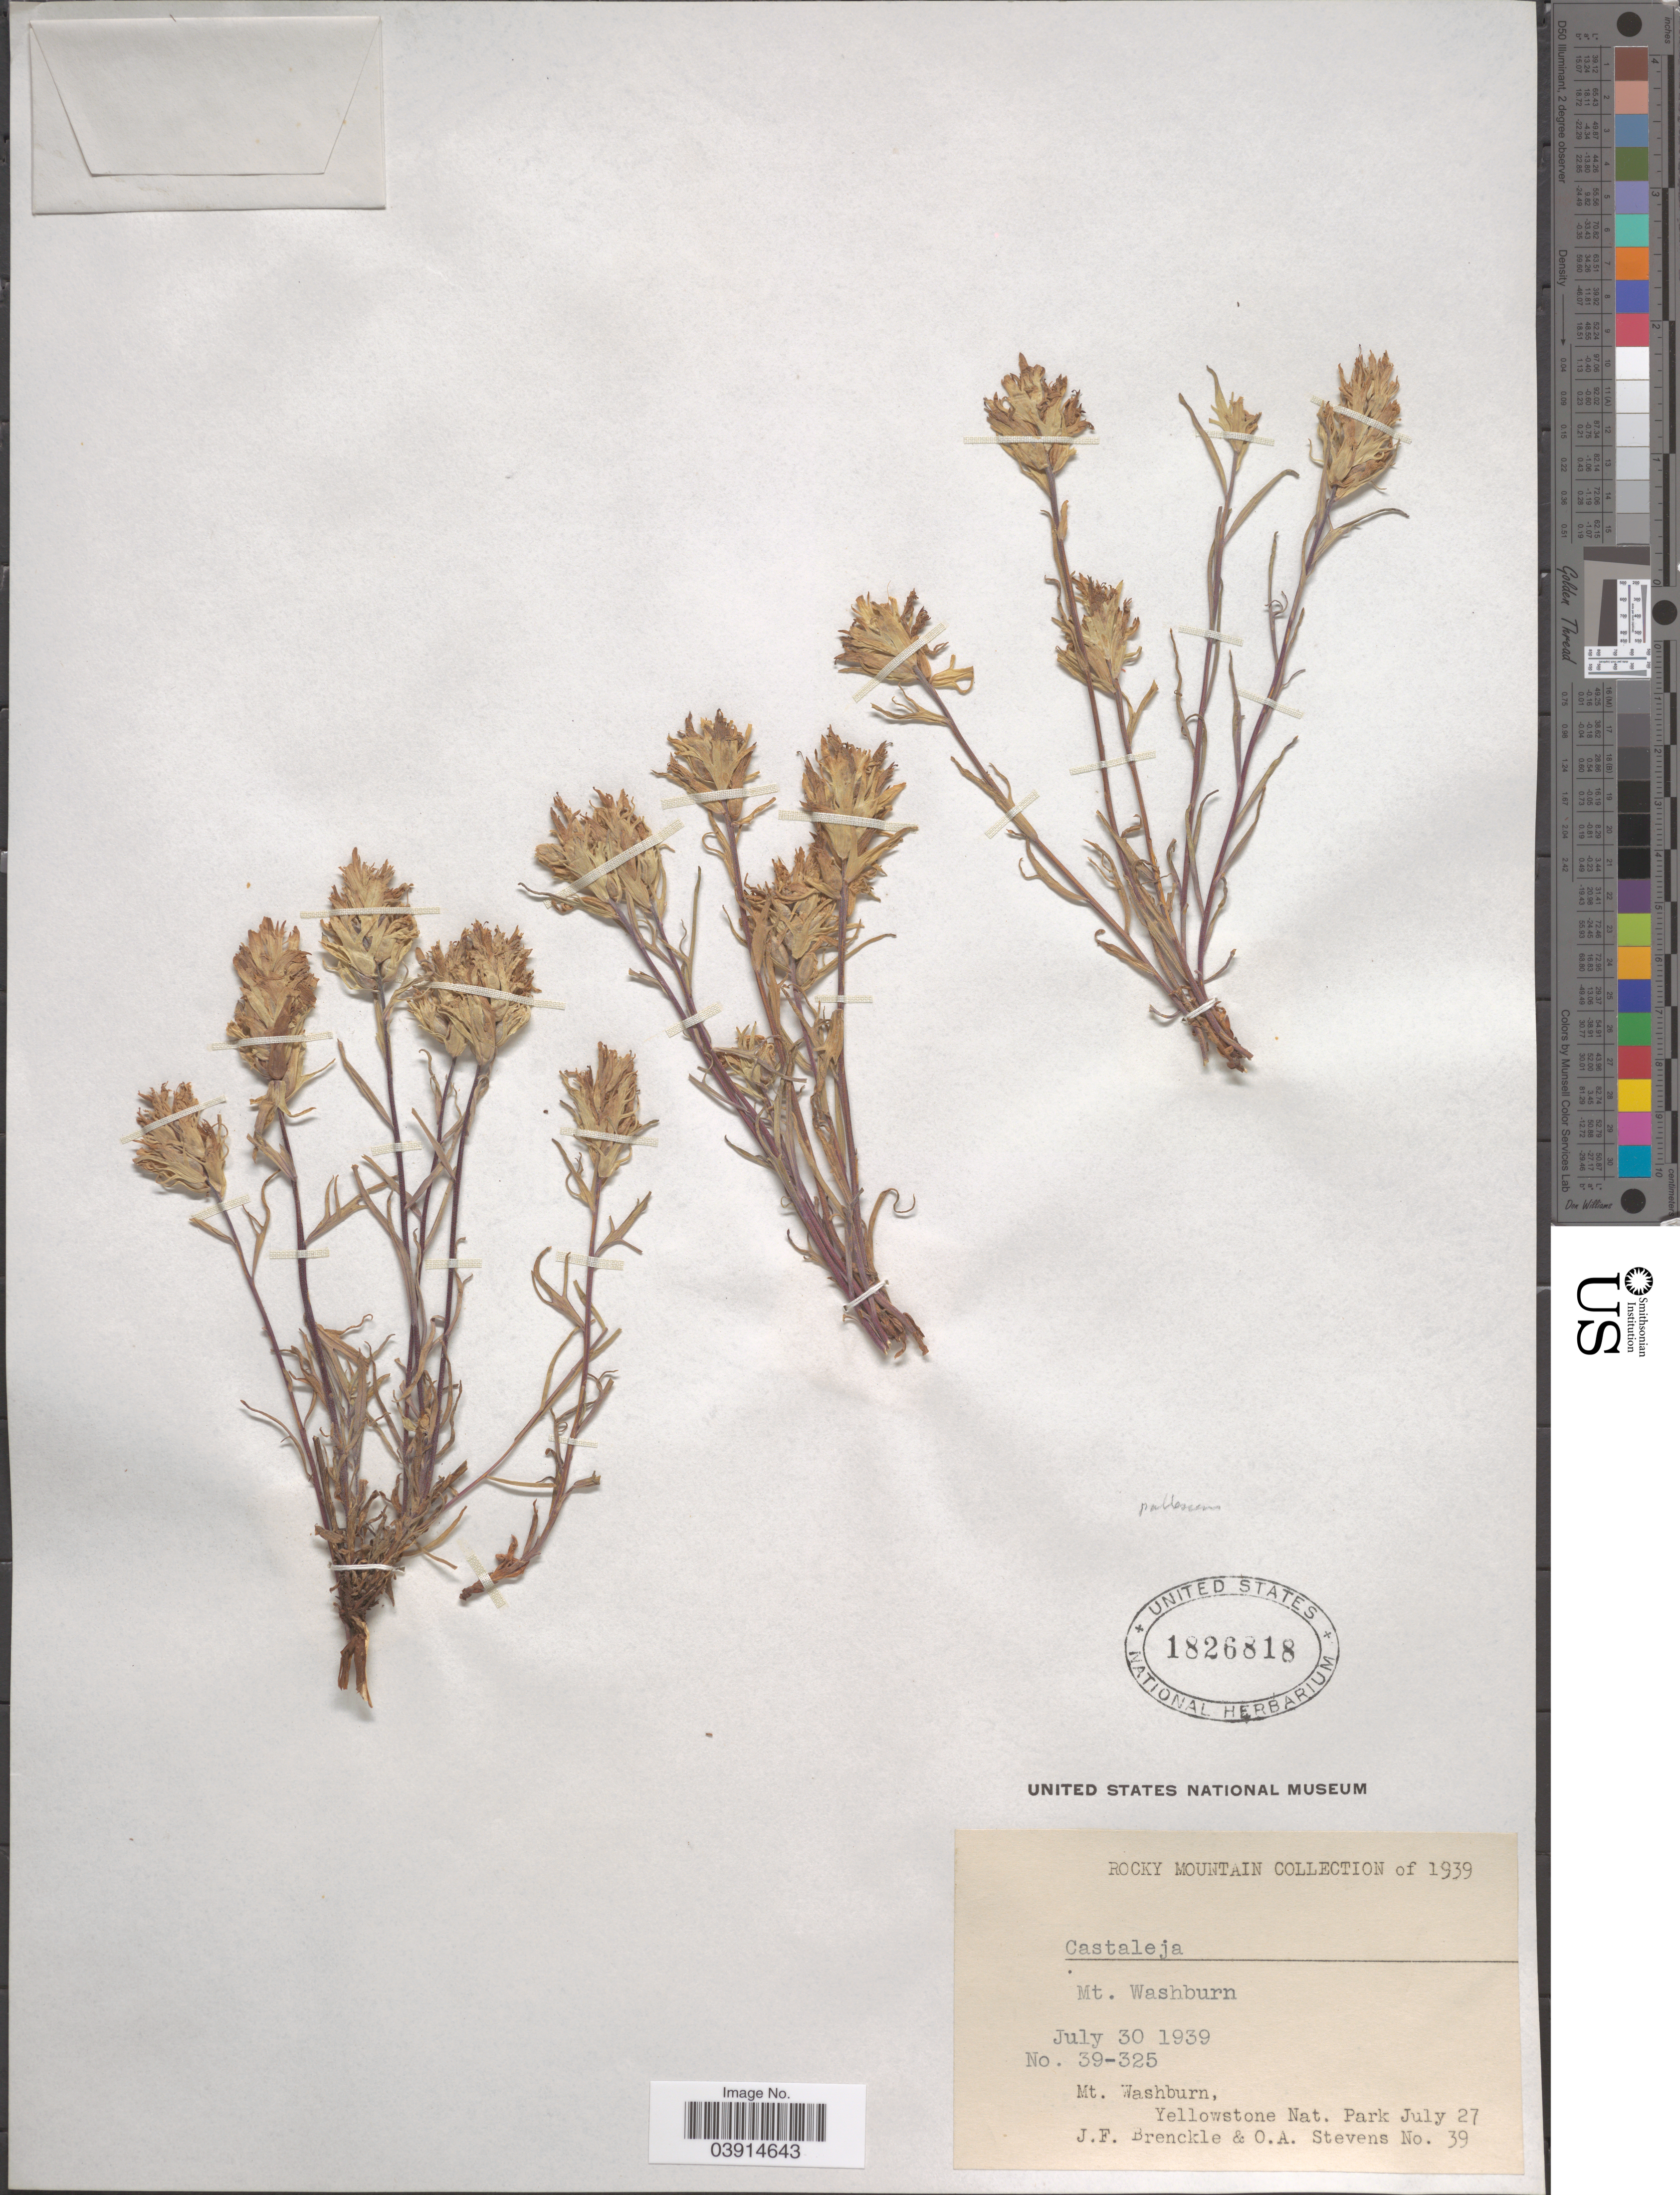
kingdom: Plantae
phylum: Tracheophyta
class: Magnoliopsida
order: Lamiales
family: Orobanchaceae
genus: Castilleja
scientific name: Castilleja sp.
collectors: J. Brenckle & O. A. Stevens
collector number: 39-325?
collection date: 1939-07-27/1939-07-30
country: United States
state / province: Wyoming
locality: Mt. Washburn, Yellowstone Nat. Park.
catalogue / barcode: US 1826818